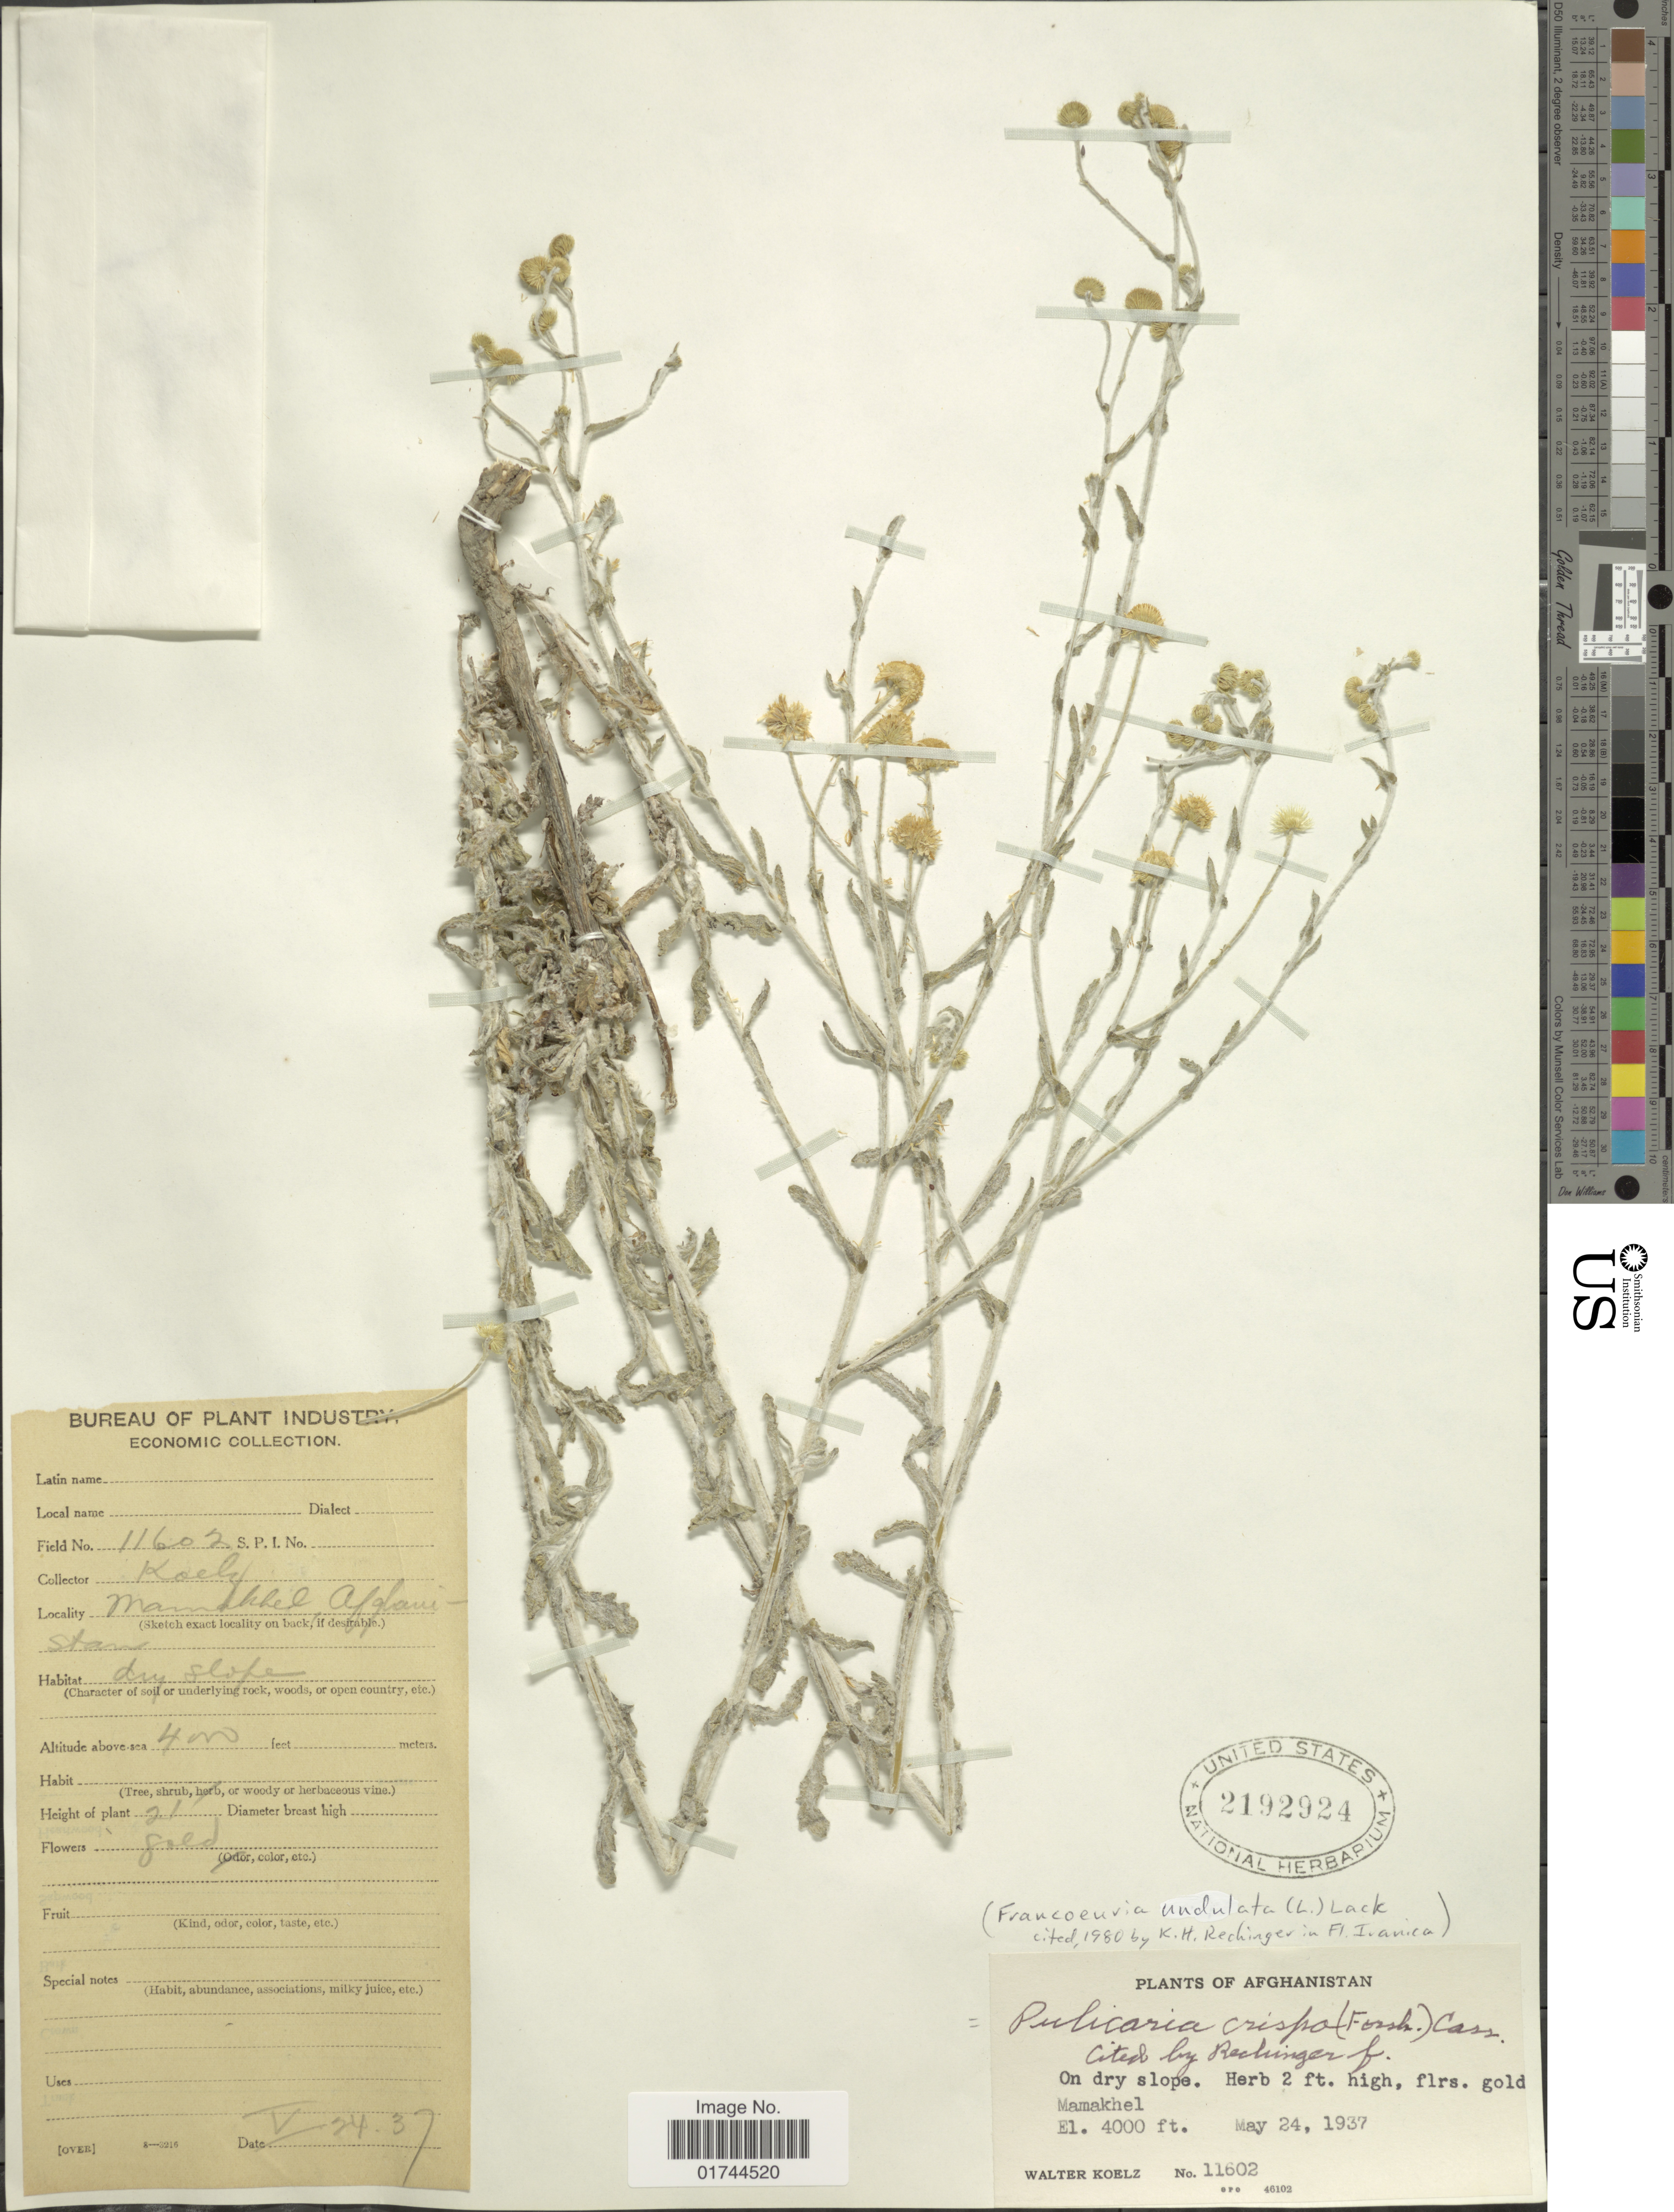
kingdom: Plantae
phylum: Tracheophyta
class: Magnoliopsida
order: Asterales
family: Asteraceae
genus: Pulicaria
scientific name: Pulicaria crispa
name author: Sch. Bip.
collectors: W. N. Koelz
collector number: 11602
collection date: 1937-05-24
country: Afghanistan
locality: Gold Mamakhel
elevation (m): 1219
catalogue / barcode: US 2192924